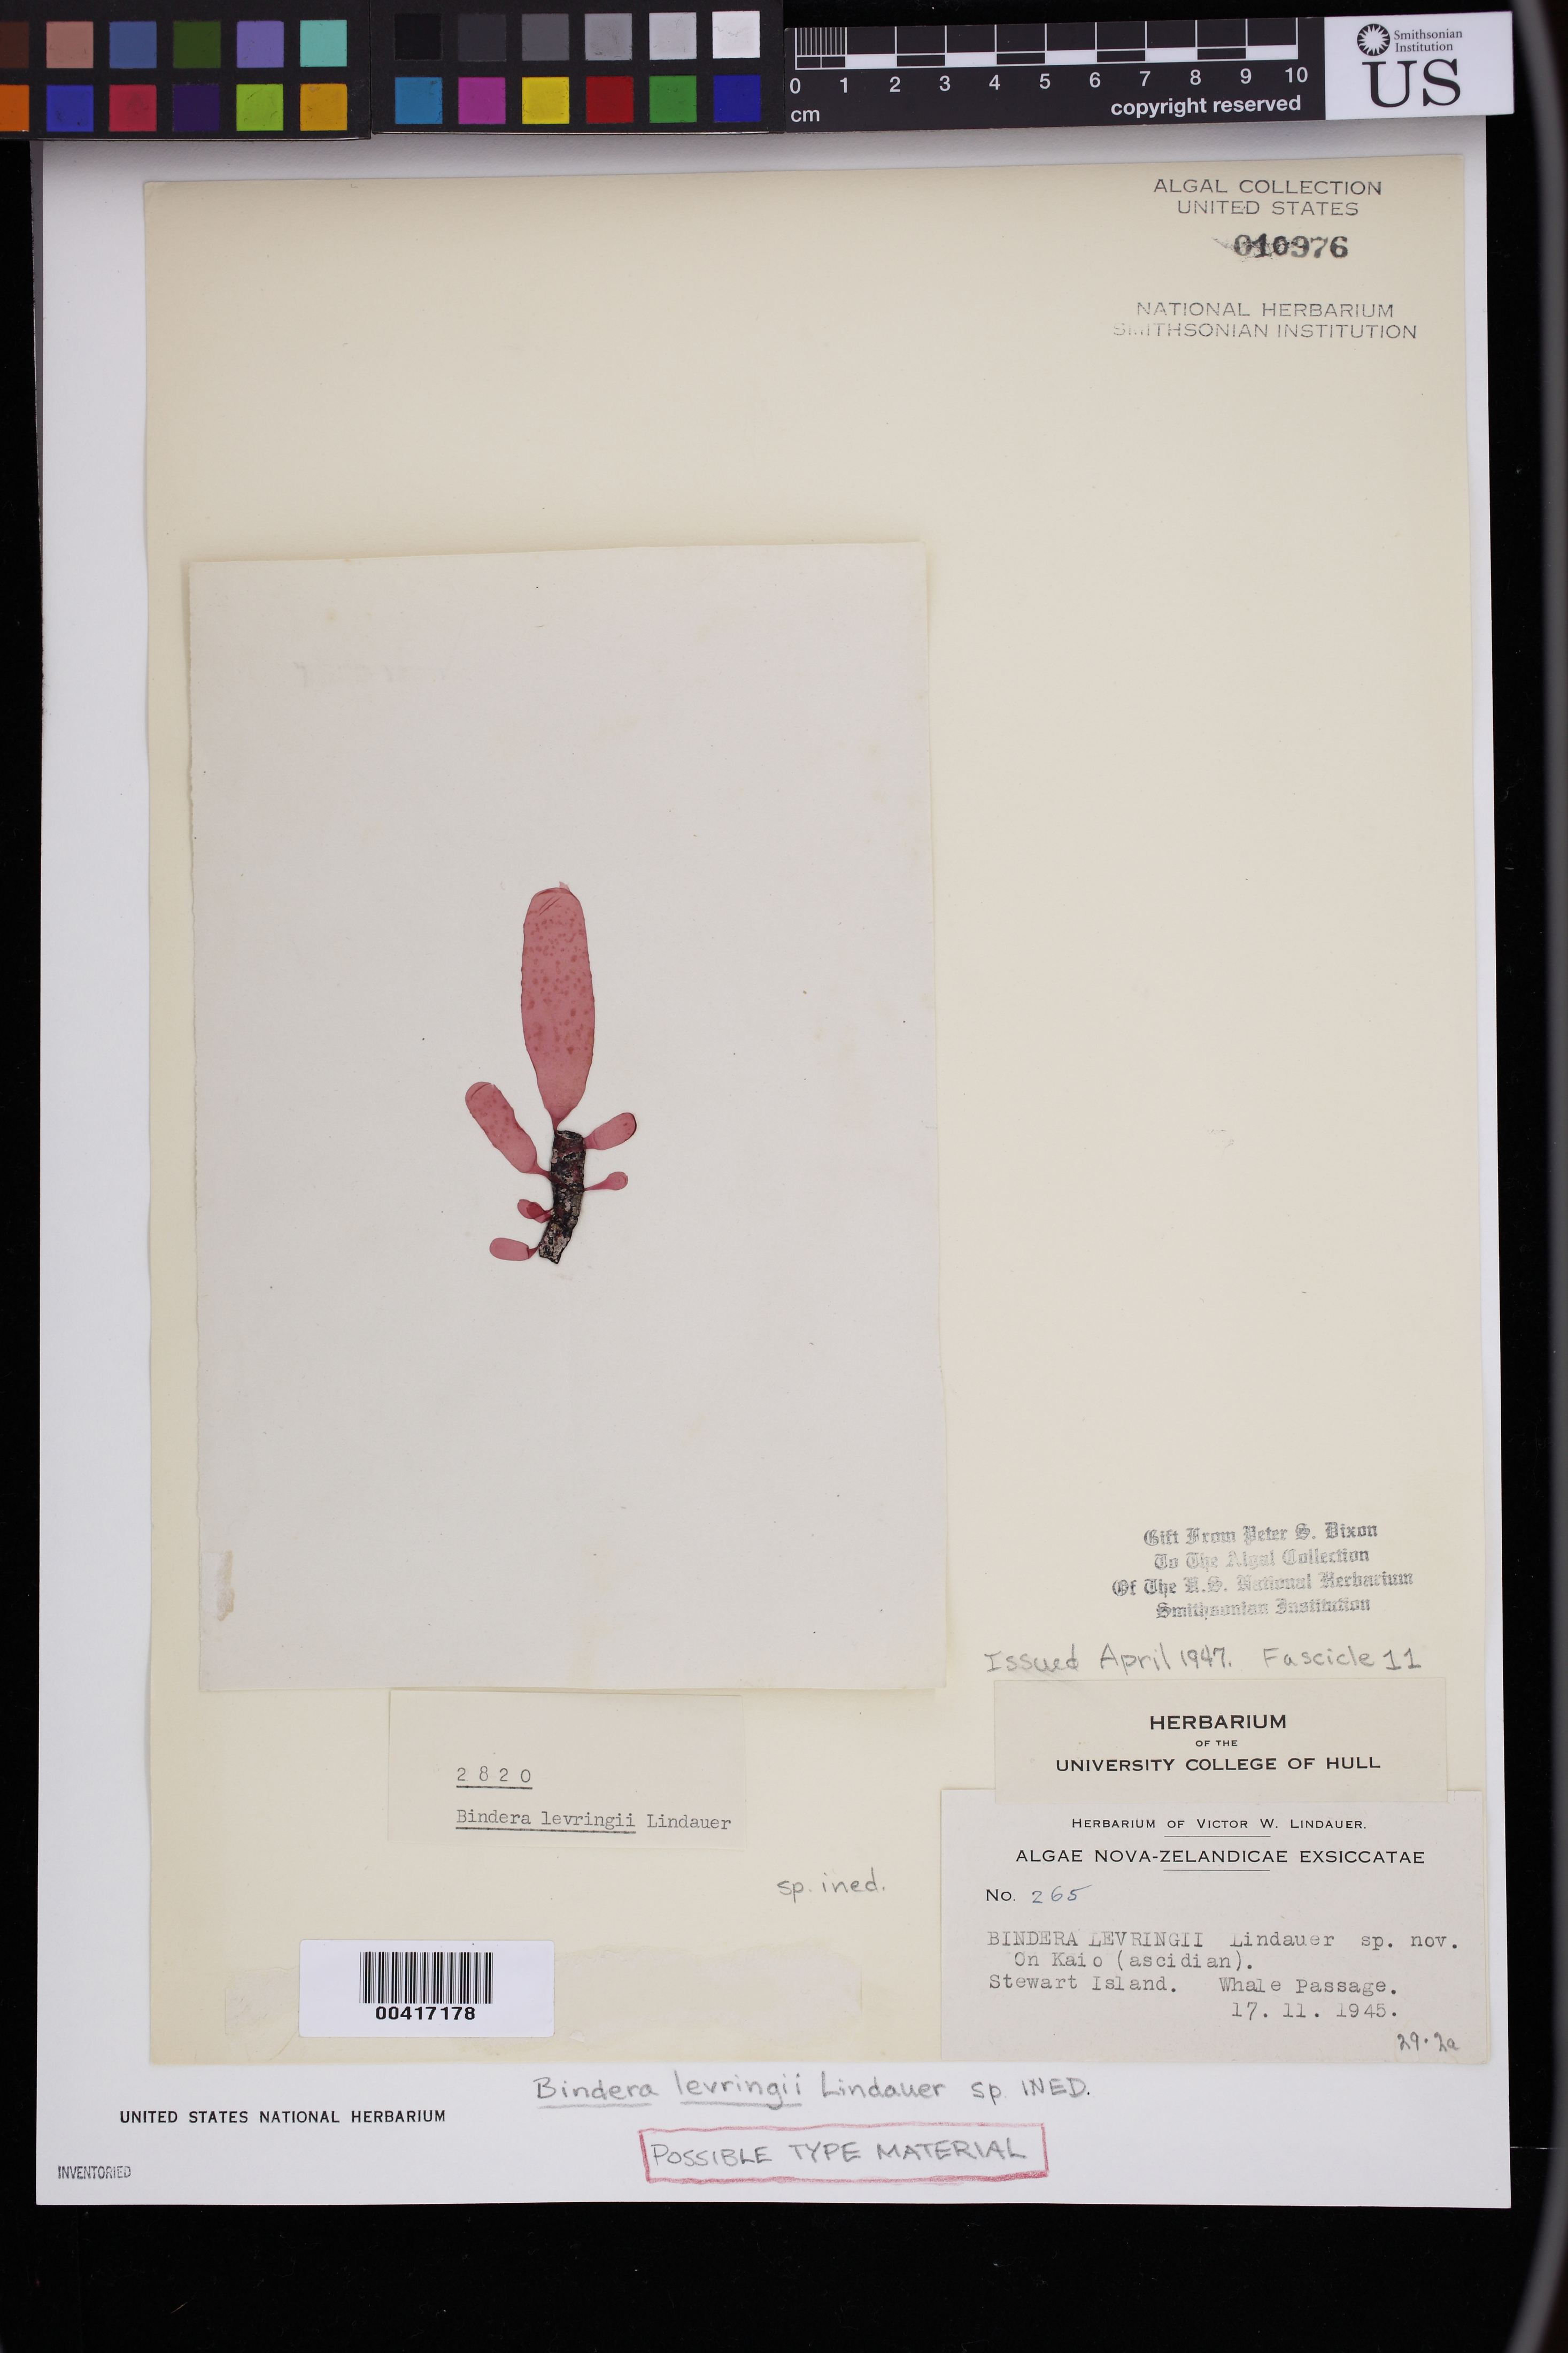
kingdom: Plantae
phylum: Rhodophyta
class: Florideophyceae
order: Rhodymeniales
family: Faucheaceae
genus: Bindera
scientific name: Bindera levringii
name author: Lindauer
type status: Possible Type Material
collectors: V. Lindauer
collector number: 265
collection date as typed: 17 Nov 1945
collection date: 1945-11-17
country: New Zealand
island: Stewart Island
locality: Whale Passage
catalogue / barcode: US 10976